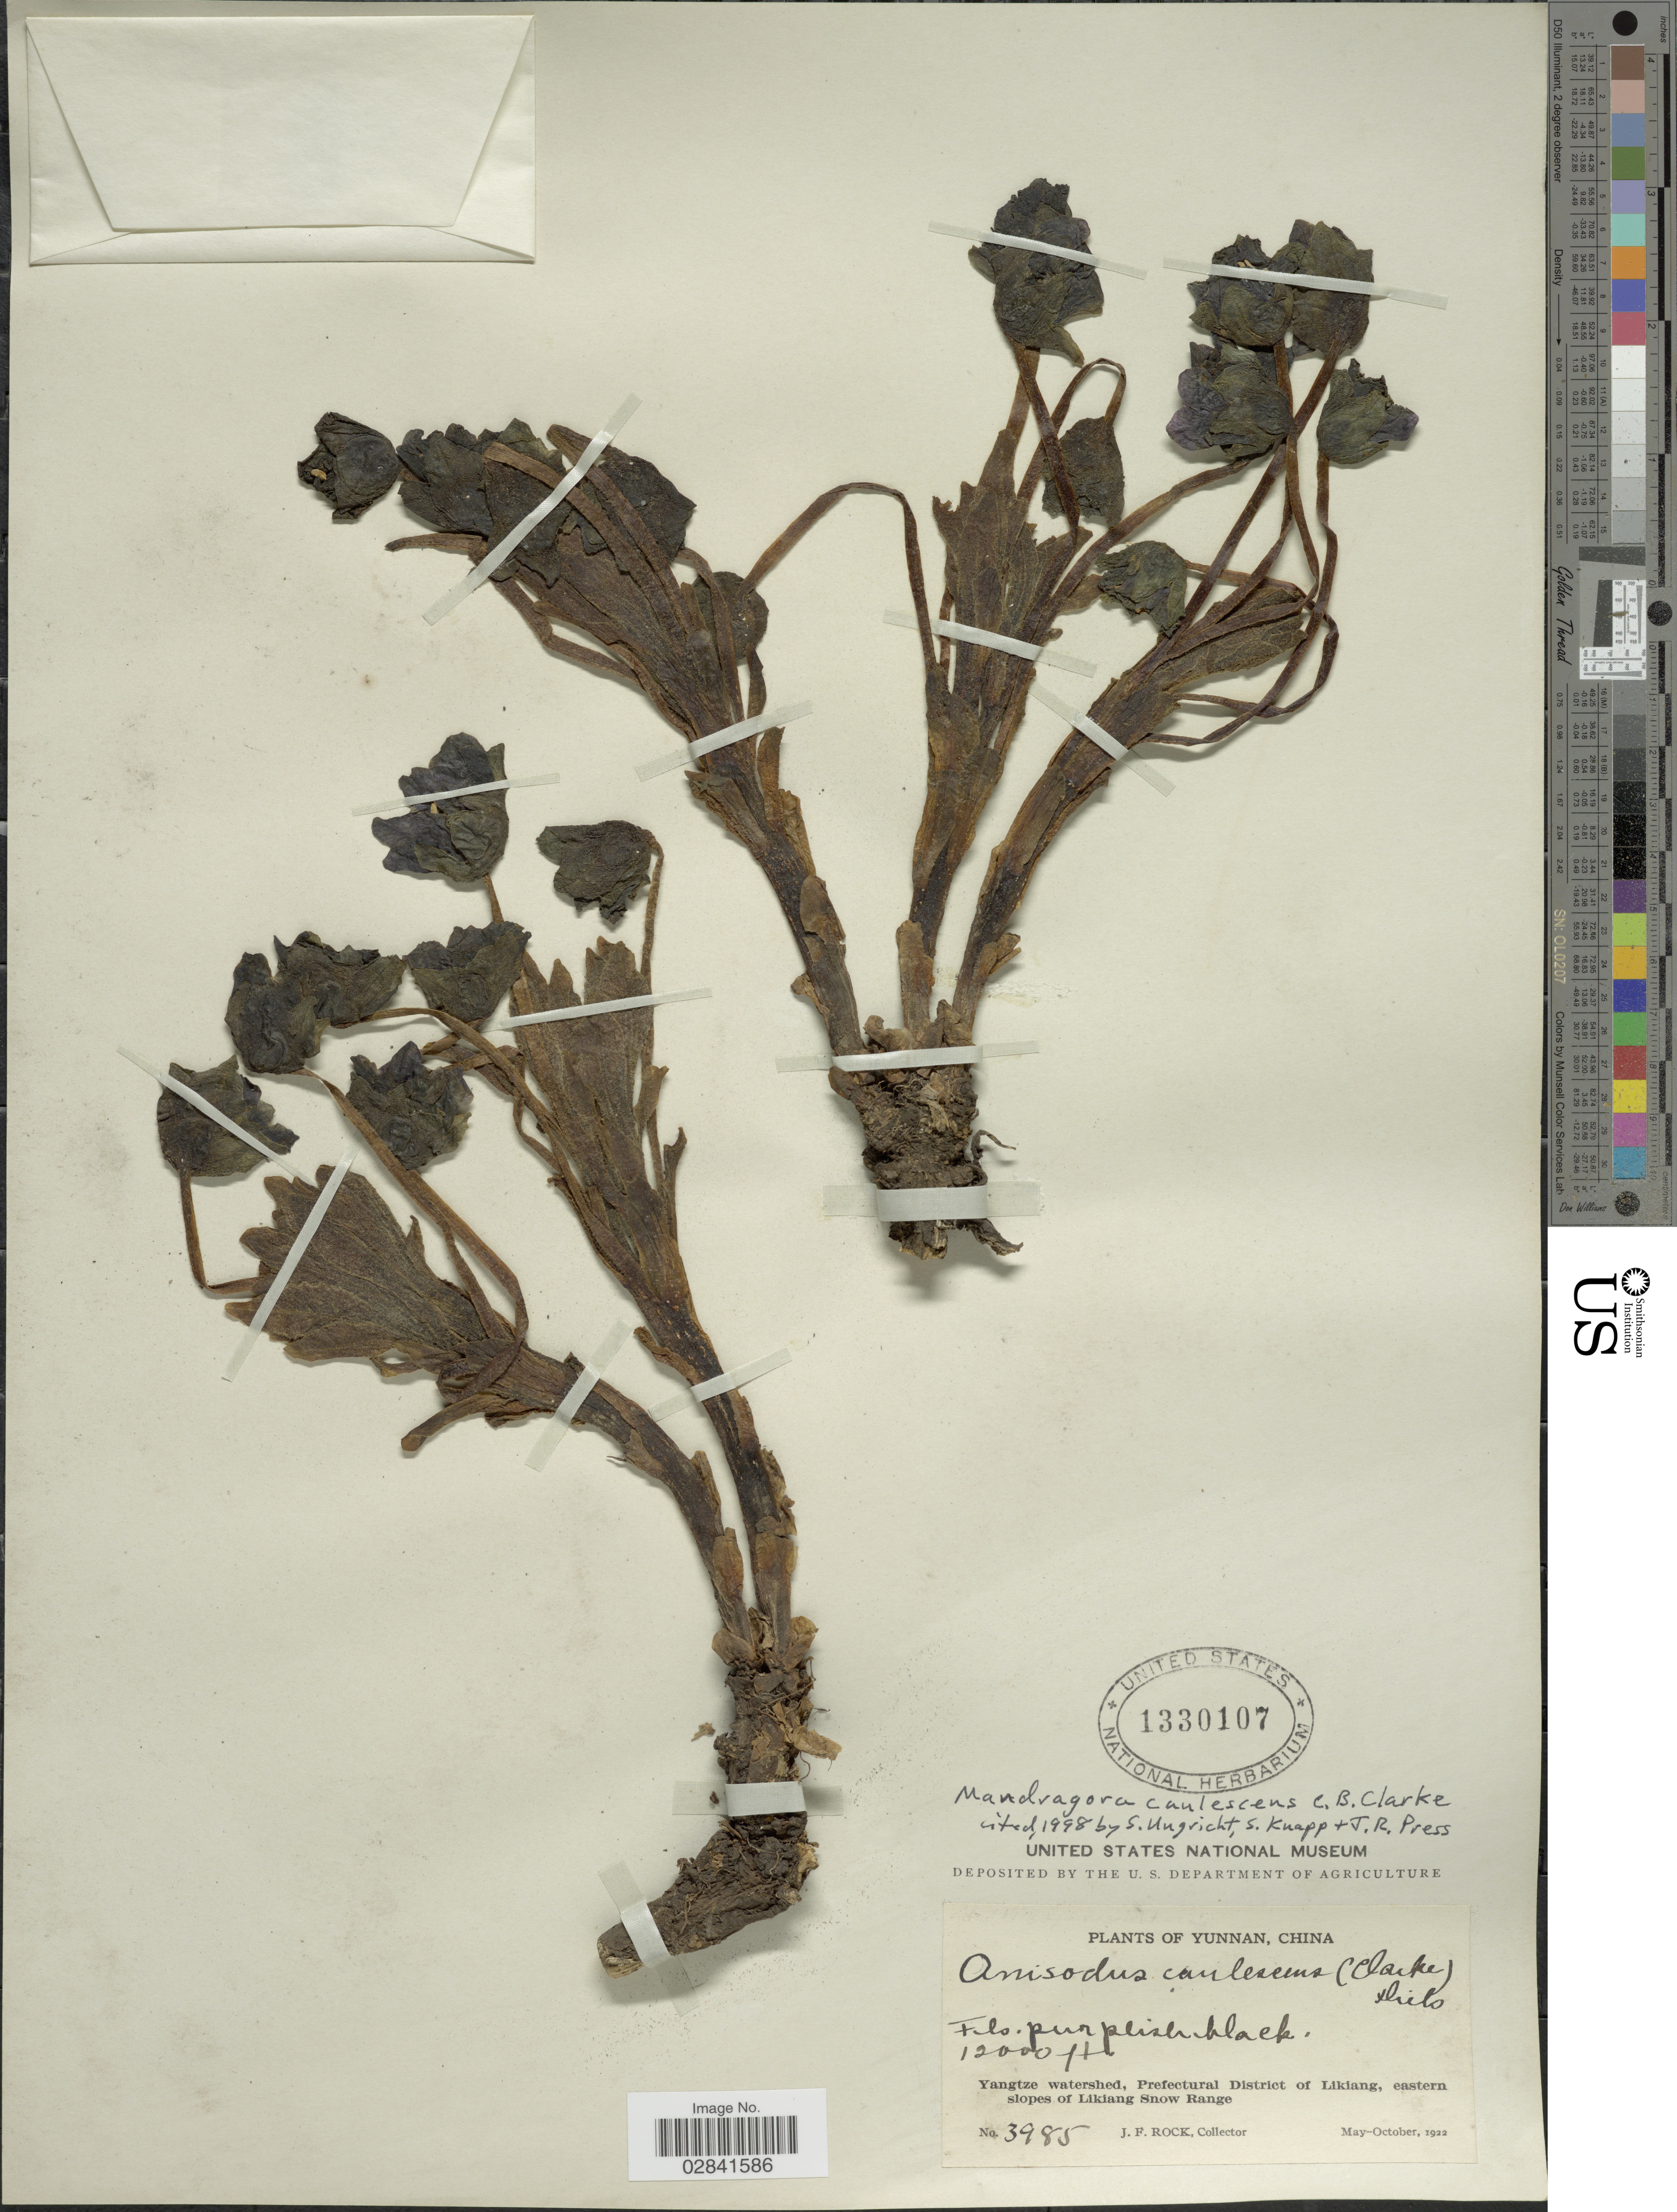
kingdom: Plantae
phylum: Tracheophyta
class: Magnoliopsida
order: Solanales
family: Solanaceae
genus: Mandragora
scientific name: Mandragora caulescens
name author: C.B. Clarke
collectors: J. Rock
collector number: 3985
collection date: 1922-05/1922-10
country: China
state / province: Yunnan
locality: Yangtze watershed, Prefectural District of Likiang, eastern slopes of Likiang Snow Range.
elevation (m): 3658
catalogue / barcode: US 1330107